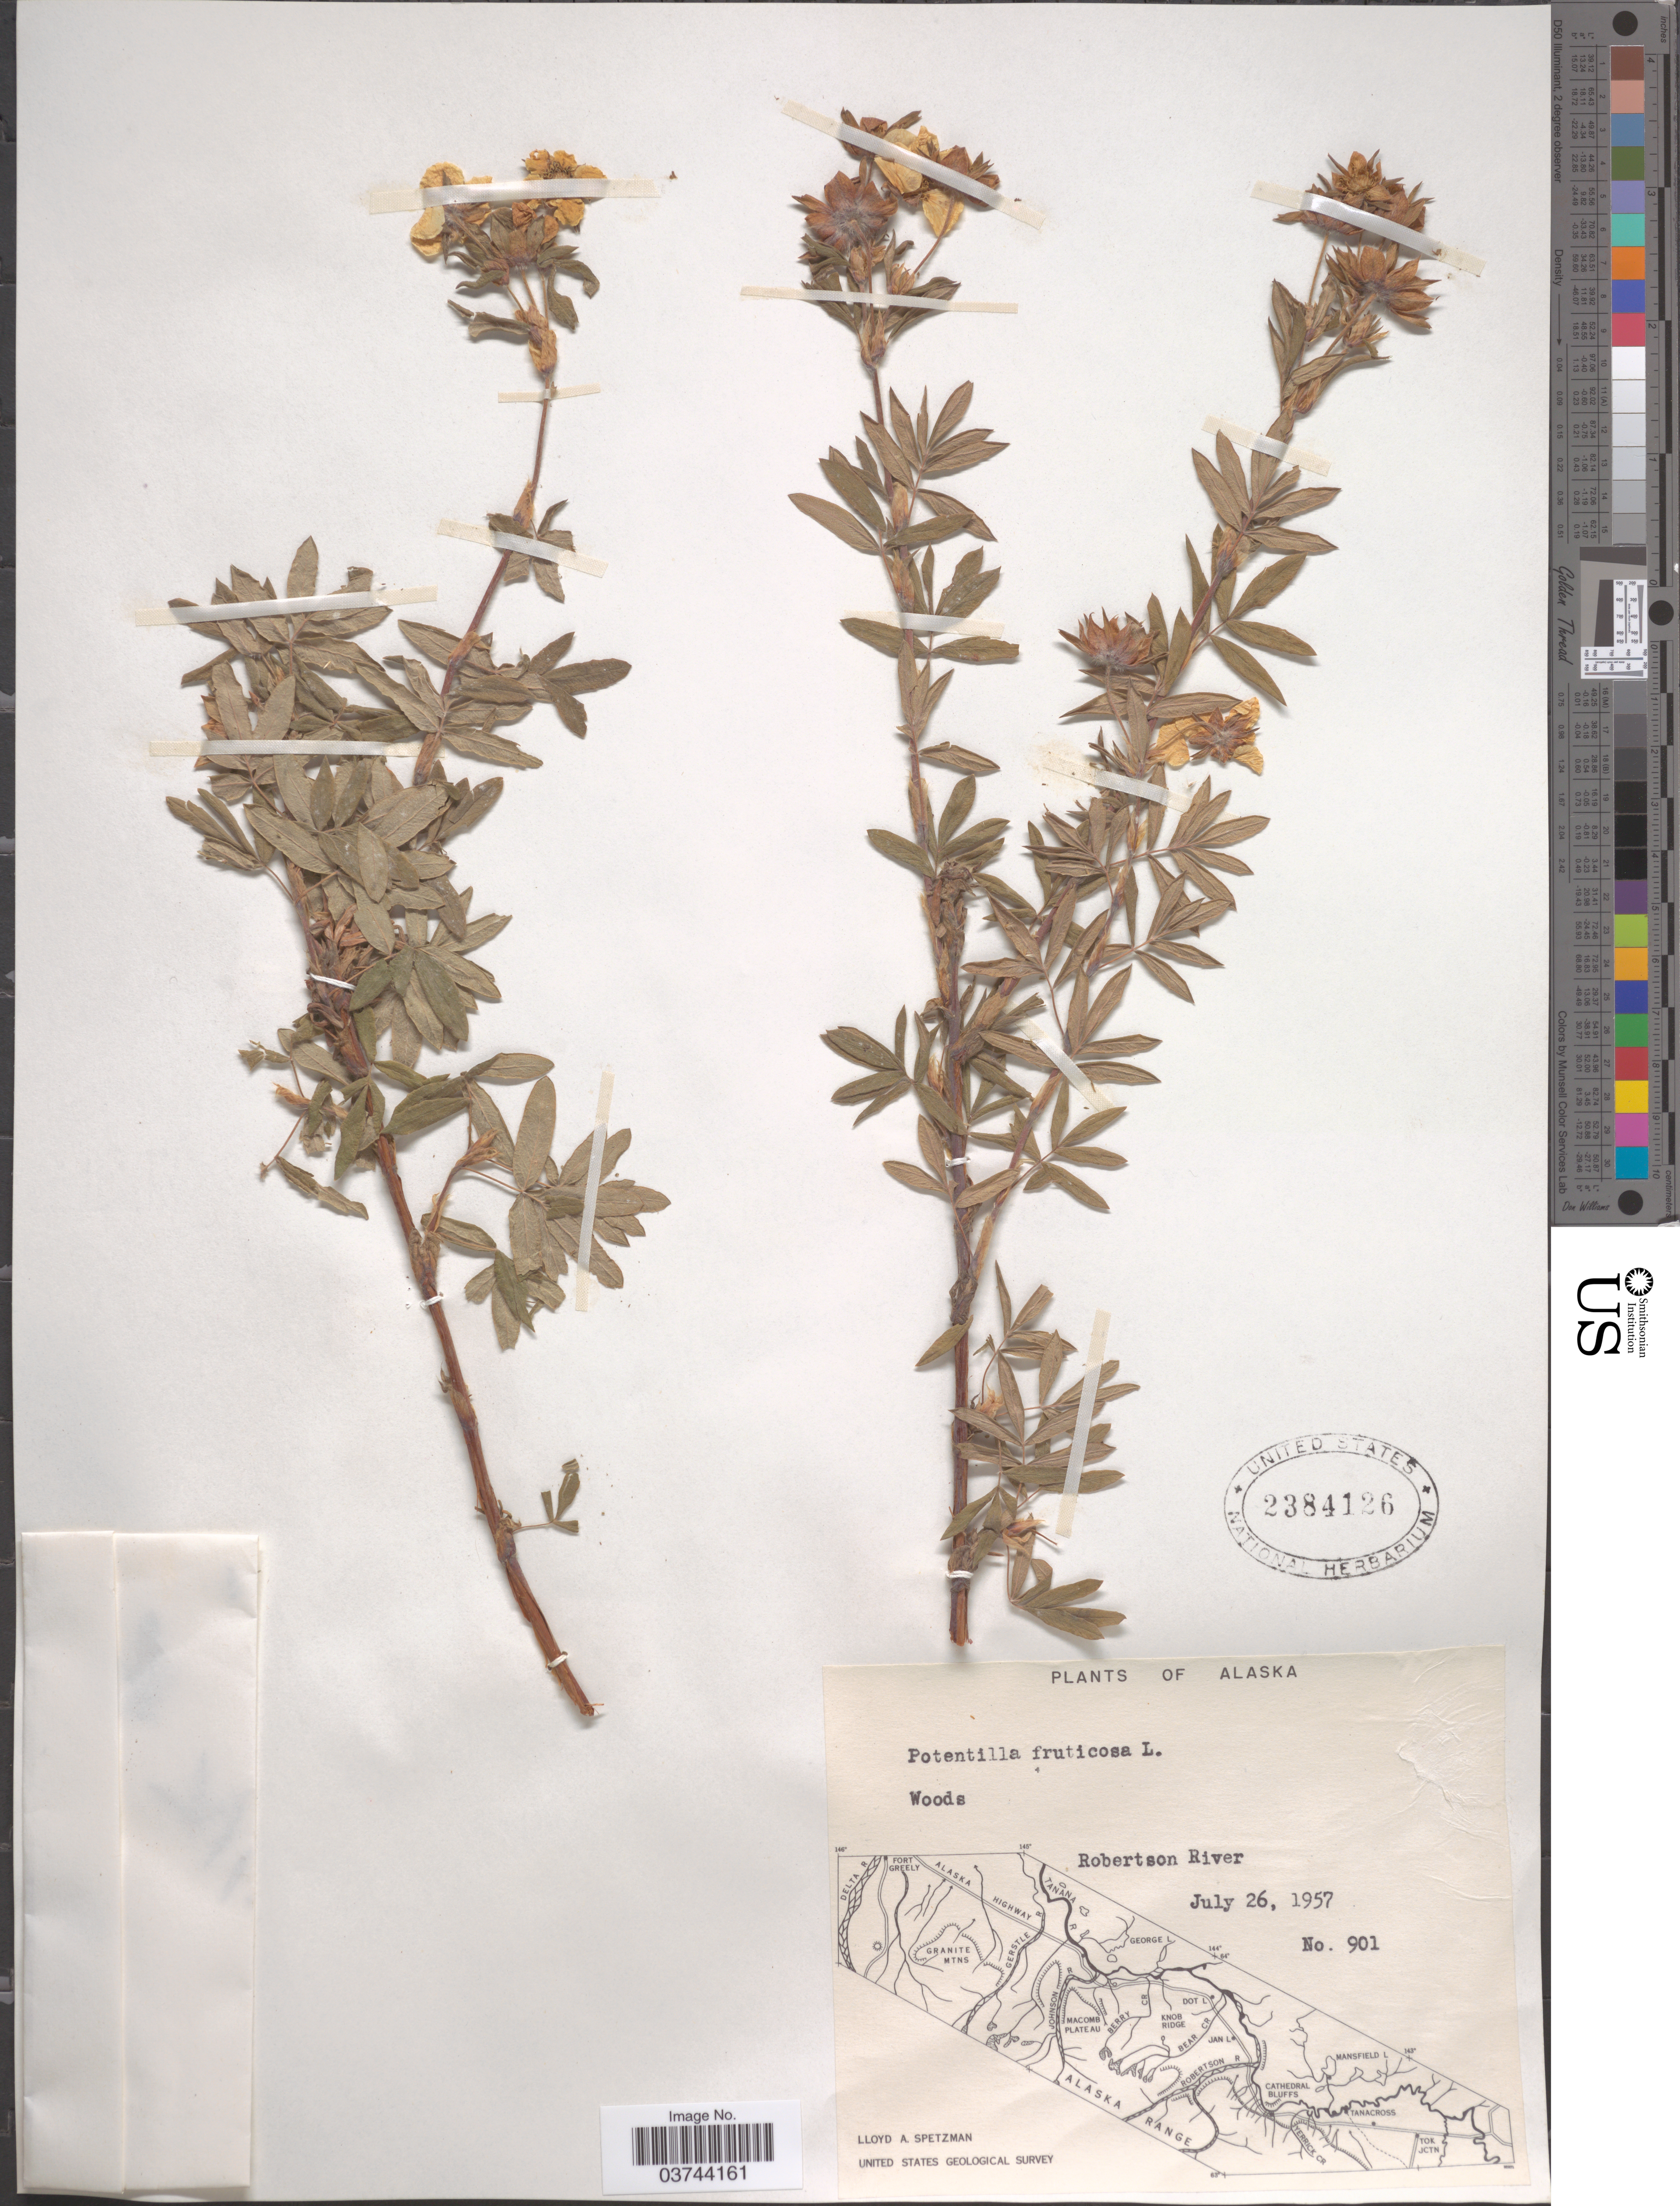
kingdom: Plantae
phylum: Tracheophyta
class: Magnoliopsida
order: Rosales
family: Rosaceae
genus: Dasiphora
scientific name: Dasiphora fruticosa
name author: (L.) Rydb.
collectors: L. Spetzman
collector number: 901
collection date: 1957-07-26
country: United States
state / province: Alaska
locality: Robertson River.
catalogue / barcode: US 2384126